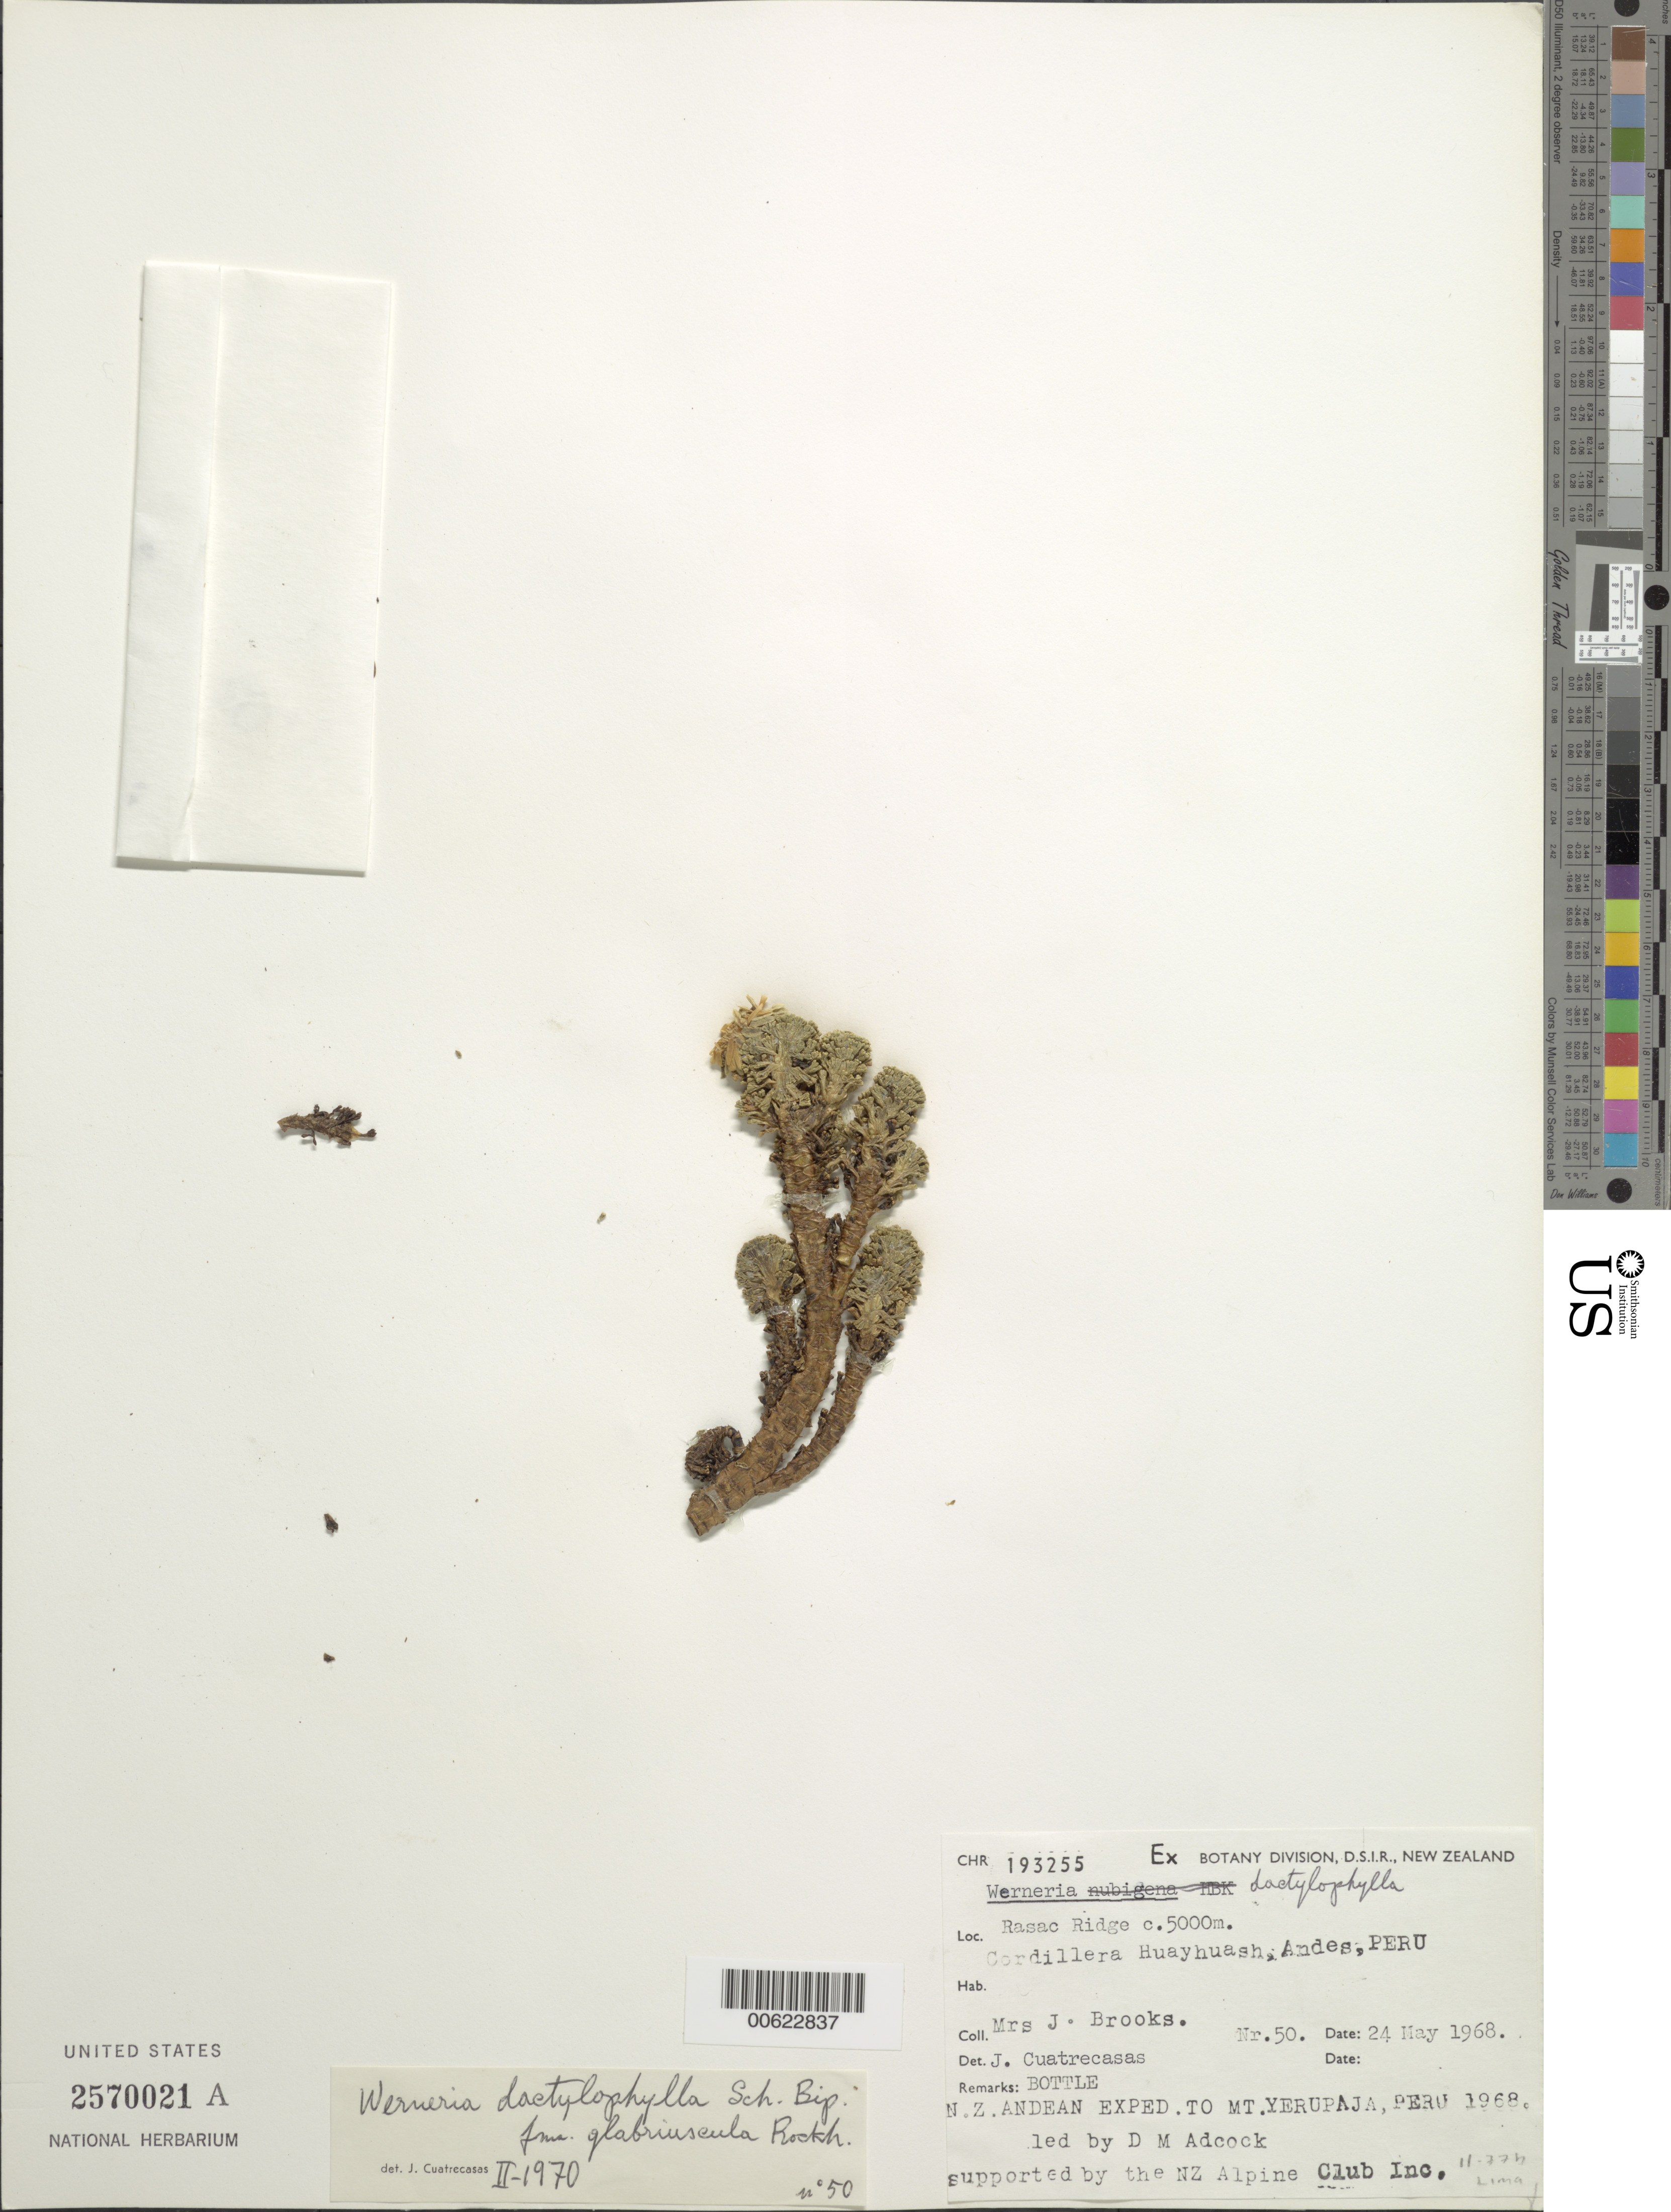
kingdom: Plantae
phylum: Tracheophyta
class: Magnoliopsida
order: Asterales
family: Asteraceae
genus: Xenophyllum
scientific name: Xenophyllum dactylophyllum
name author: (Sch. Bip.) V.A. Funk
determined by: Funk, Vicki A., (BOT), Smithsonian Institution - National Museum of Natural History (UNITED STATES)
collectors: J. Brooks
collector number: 50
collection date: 1968-05-24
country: Peru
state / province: Lima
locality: Cordillera Huayhuash, Rasac Ridge, N.Z. Andean Exped. To Mt. Yerupaja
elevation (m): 5000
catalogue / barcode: US 2570021A